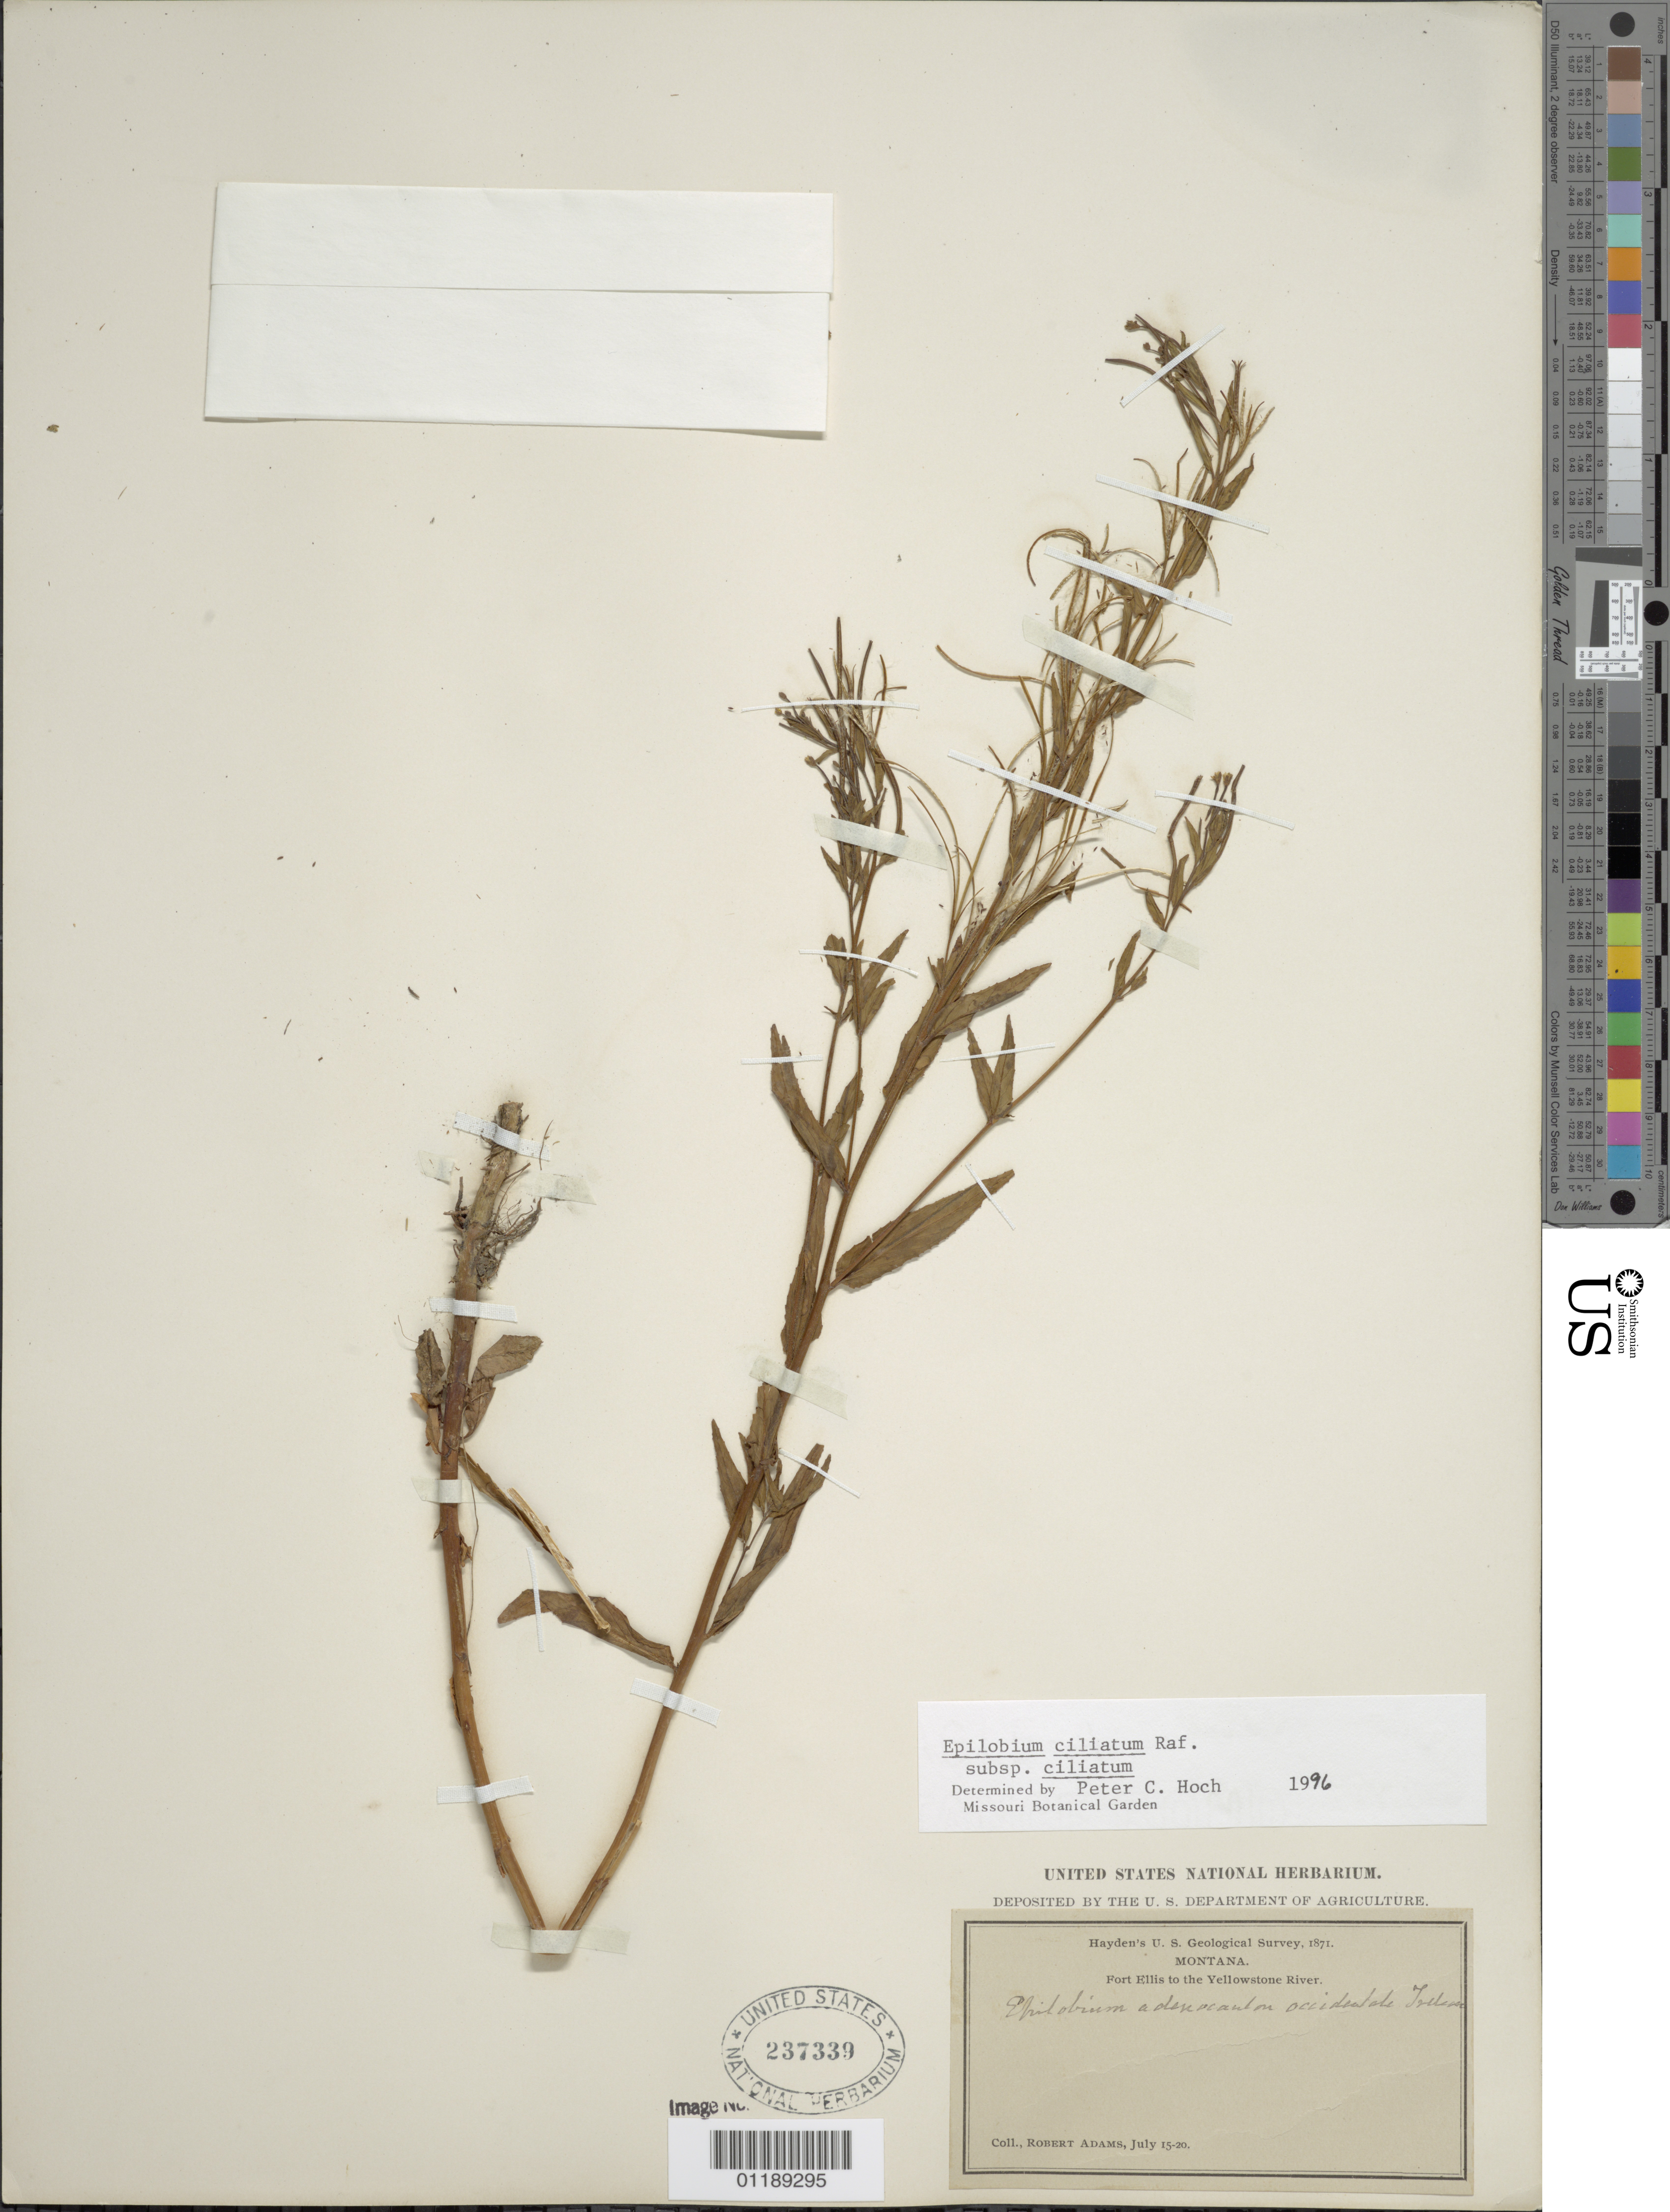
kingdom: Plantae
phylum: Tracheophyta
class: Magnoliopsida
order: Myrtales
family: Onagraceae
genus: Epilobium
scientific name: Epilobium ciliatum subsp. ciliatum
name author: Raf.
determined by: Hoch, P. C.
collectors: R. Adams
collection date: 1871-07-15/1871-07-20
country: United States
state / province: Montana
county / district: Gallatin / Park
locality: Fort Ellis to the Yellowstone River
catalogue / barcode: US 237339